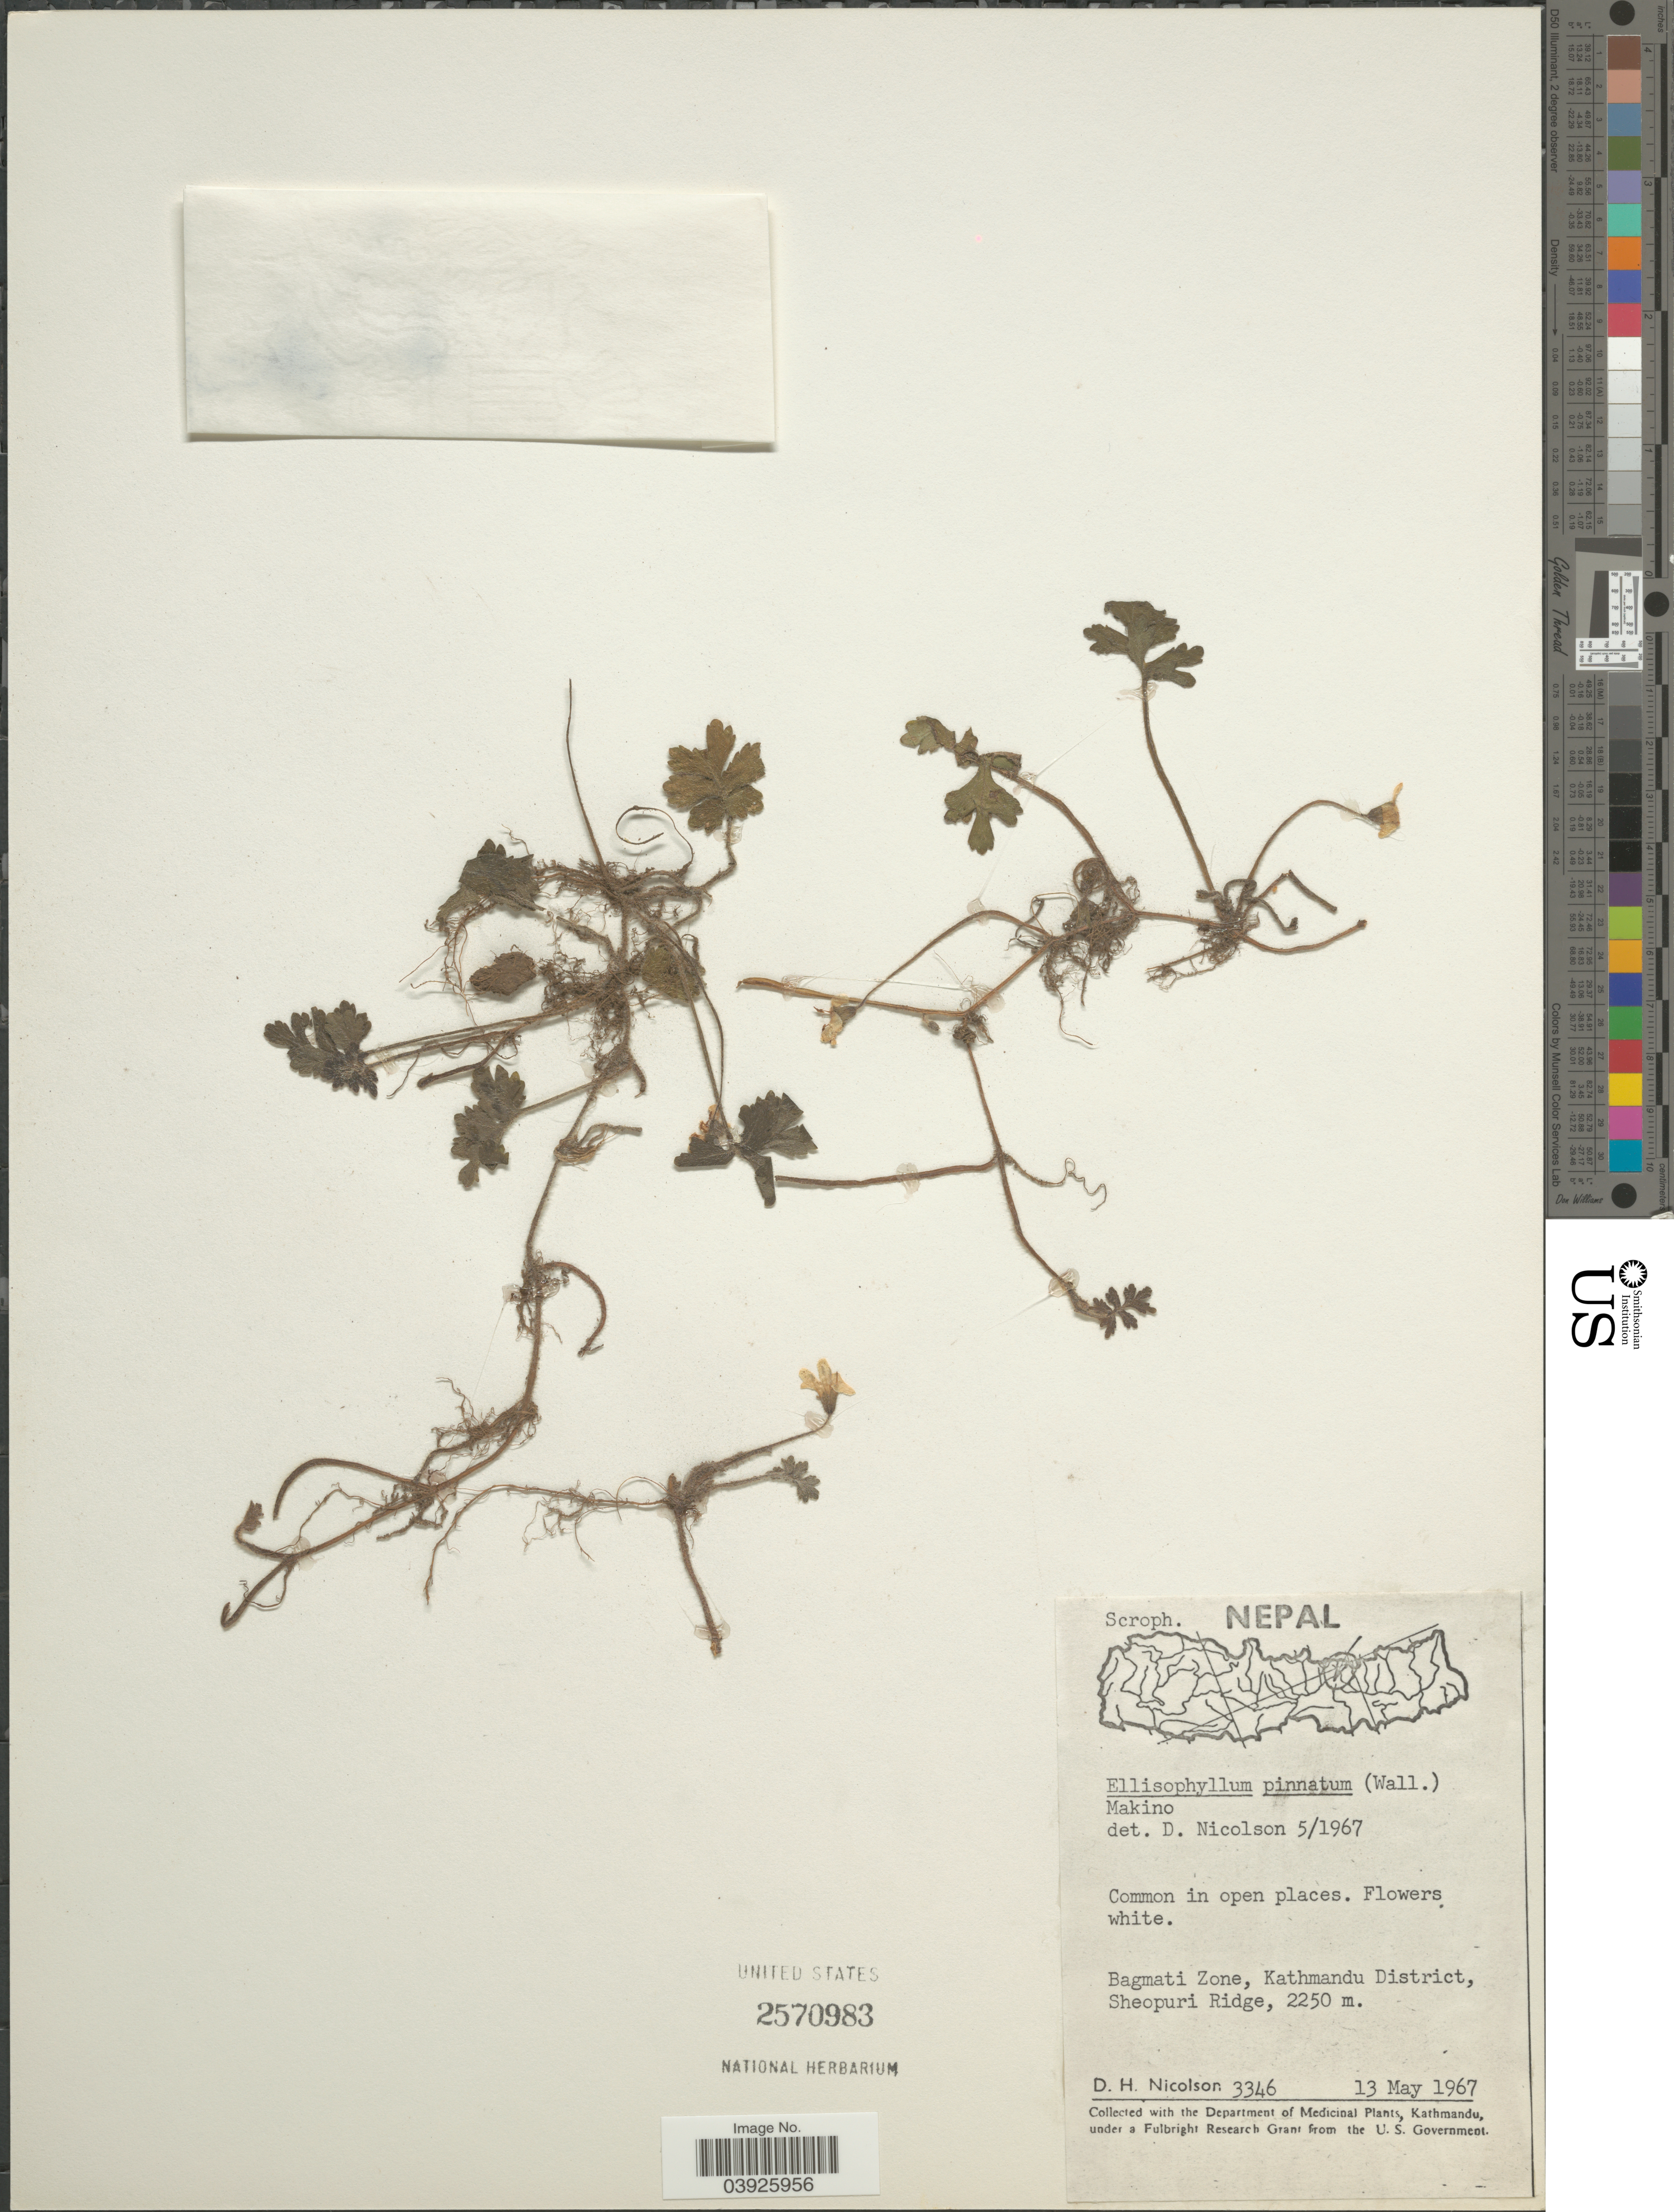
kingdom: Plantae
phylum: Tracheophyta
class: Magnoliopsida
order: Lamiales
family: Plantaginaceae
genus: Ellisiophyllum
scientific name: Ellisiophyllum pinnatum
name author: (Wall. ex Benth.) Makino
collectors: D. H. Nicolson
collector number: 3346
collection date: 1967-05-13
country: Nepal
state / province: Bagmati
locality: Bagmati Zone, Kathmandu District, Sheopuri Ridge.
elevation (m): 2250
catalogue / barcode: US 2570983